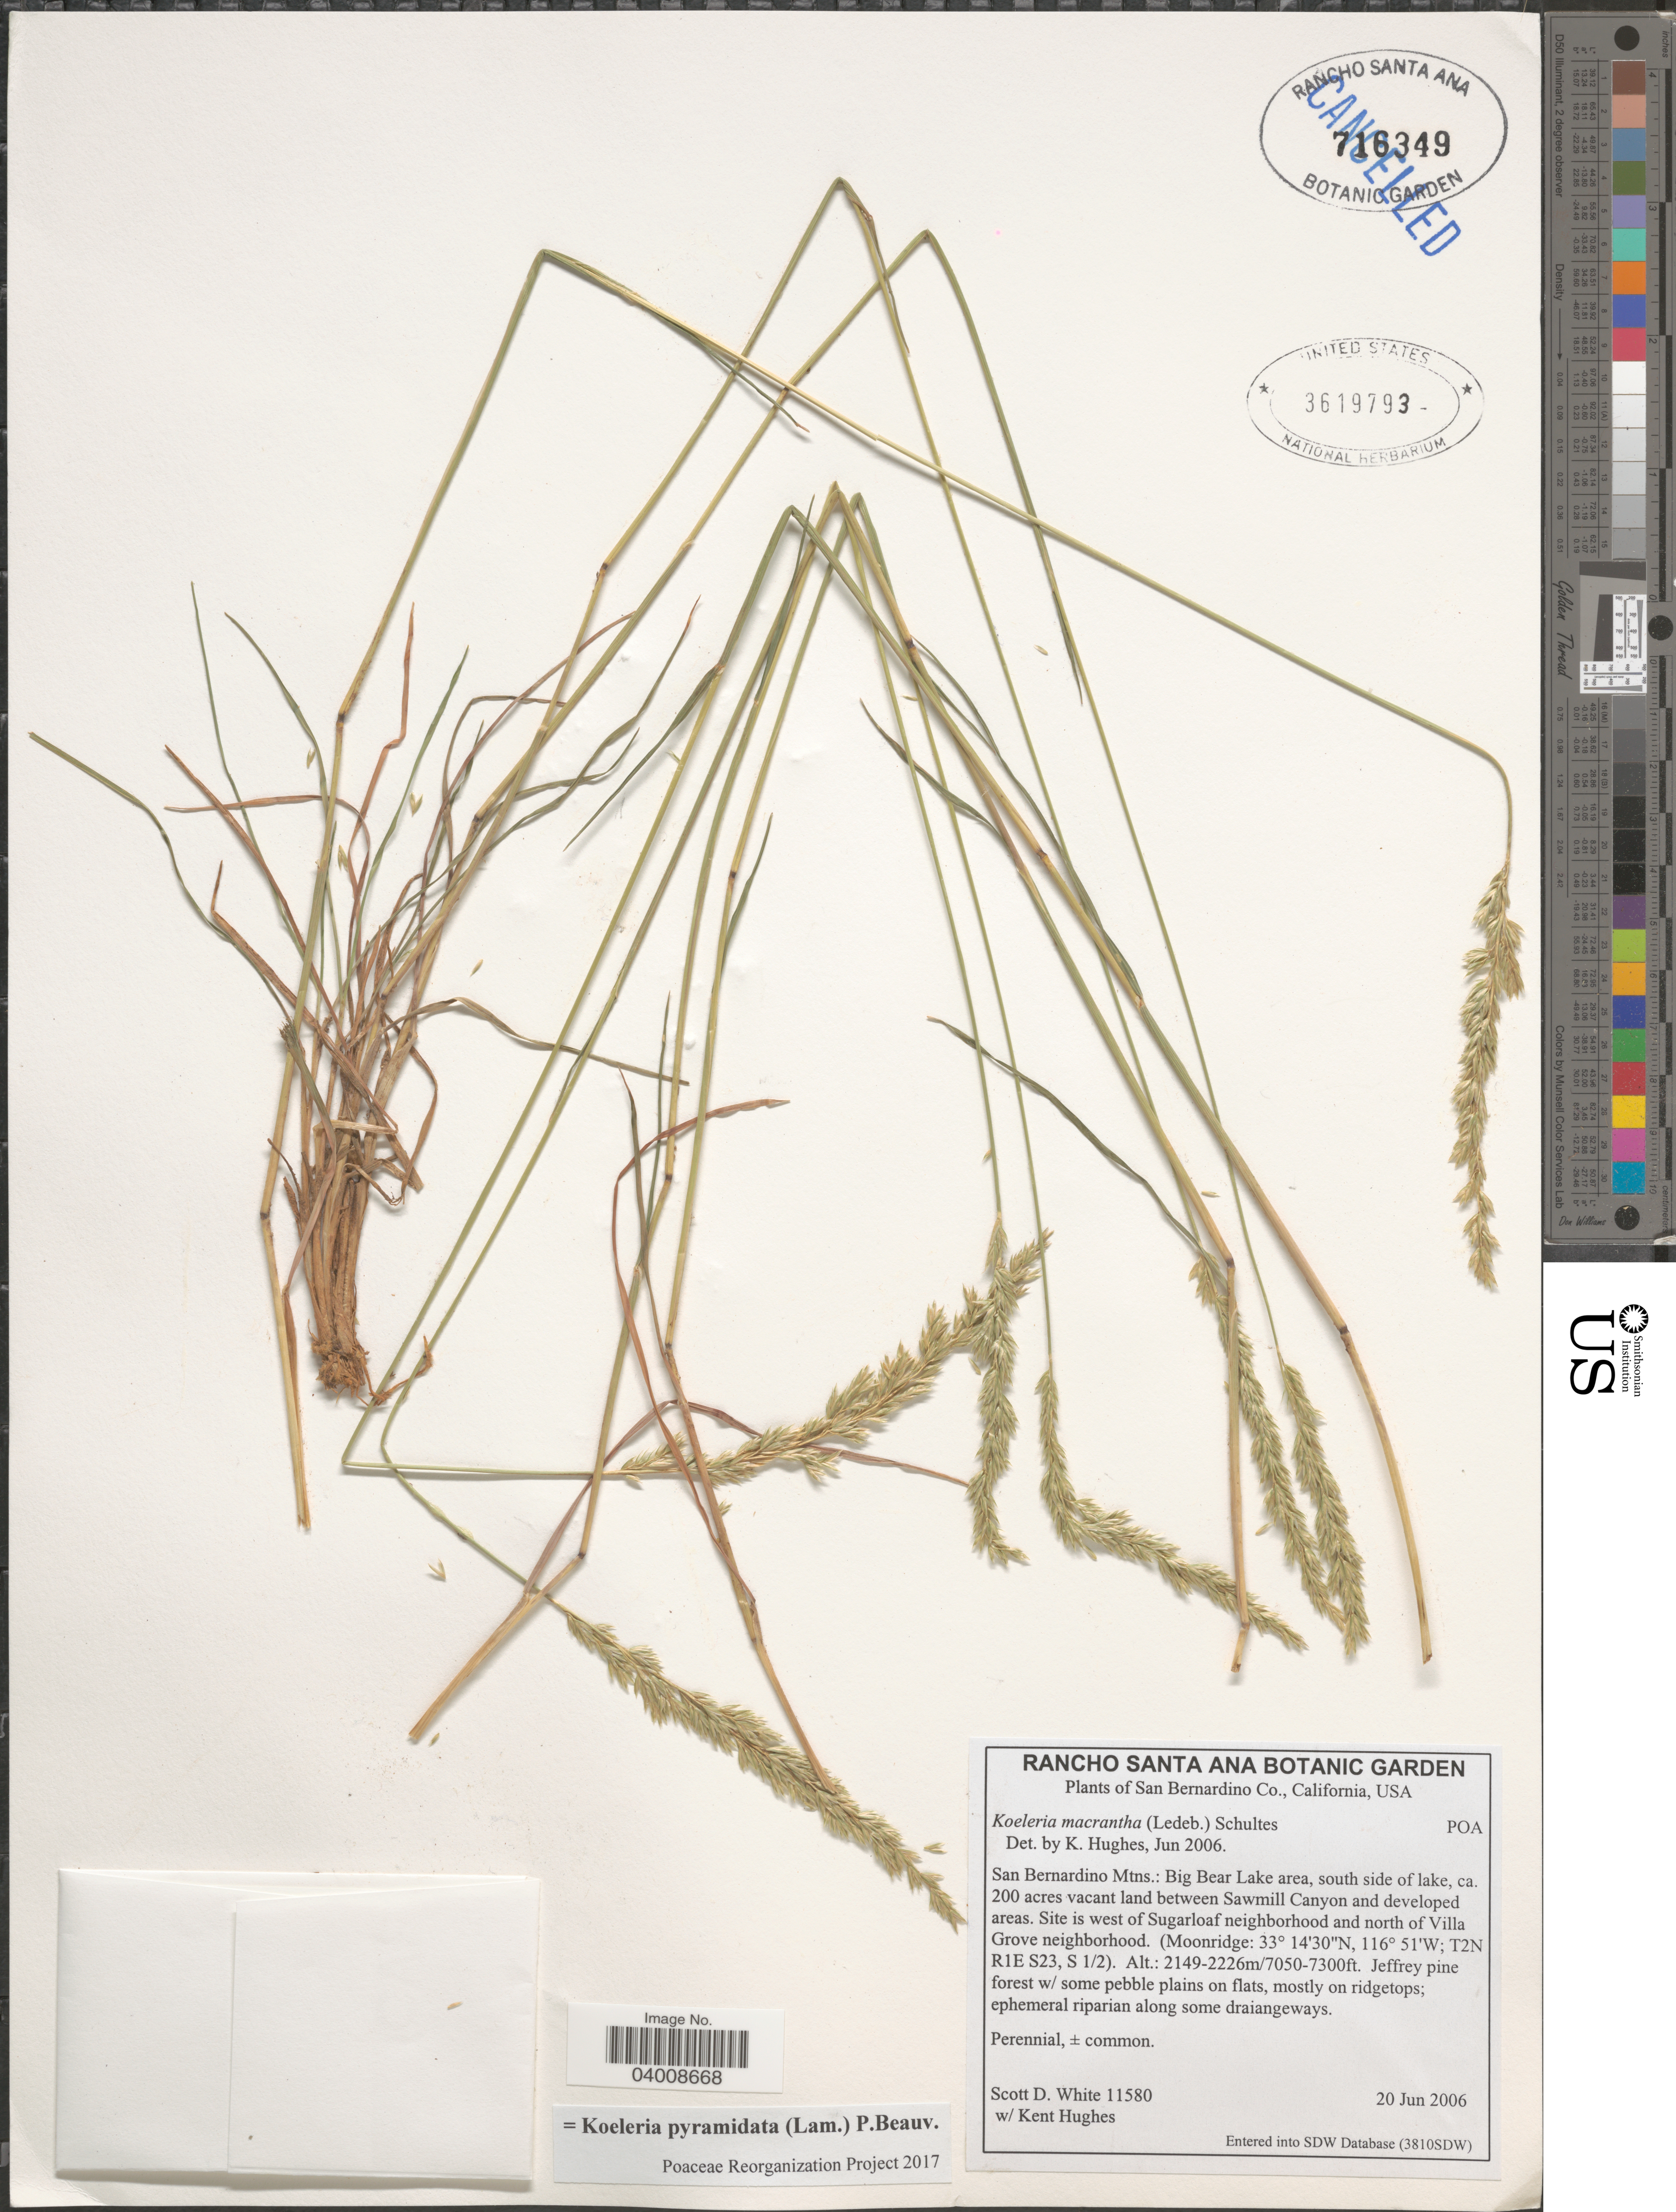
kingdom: Plantae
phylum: Tracheophyta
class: Liliopsida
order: Poales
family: Poaceae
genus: Koeleria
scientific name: Koeleria pyramidata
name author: (Lam.) P. Beauv.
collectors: S. White & K. Hughes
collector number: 11580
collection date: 2006-06-20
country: United States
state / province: California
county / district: San Bernardino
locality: San Bernardino Co. San Bernardino Mtns.: Big Bear Lake area, south side of lake, ca. 200 acres vacant land between Sawmill Canyon and developed areas. Site is west of Sugarloaf neighborhood and north of Villa Grove neighborhood. T2N R1E S23, S ½.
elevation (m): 2149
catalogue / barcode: US 3619793